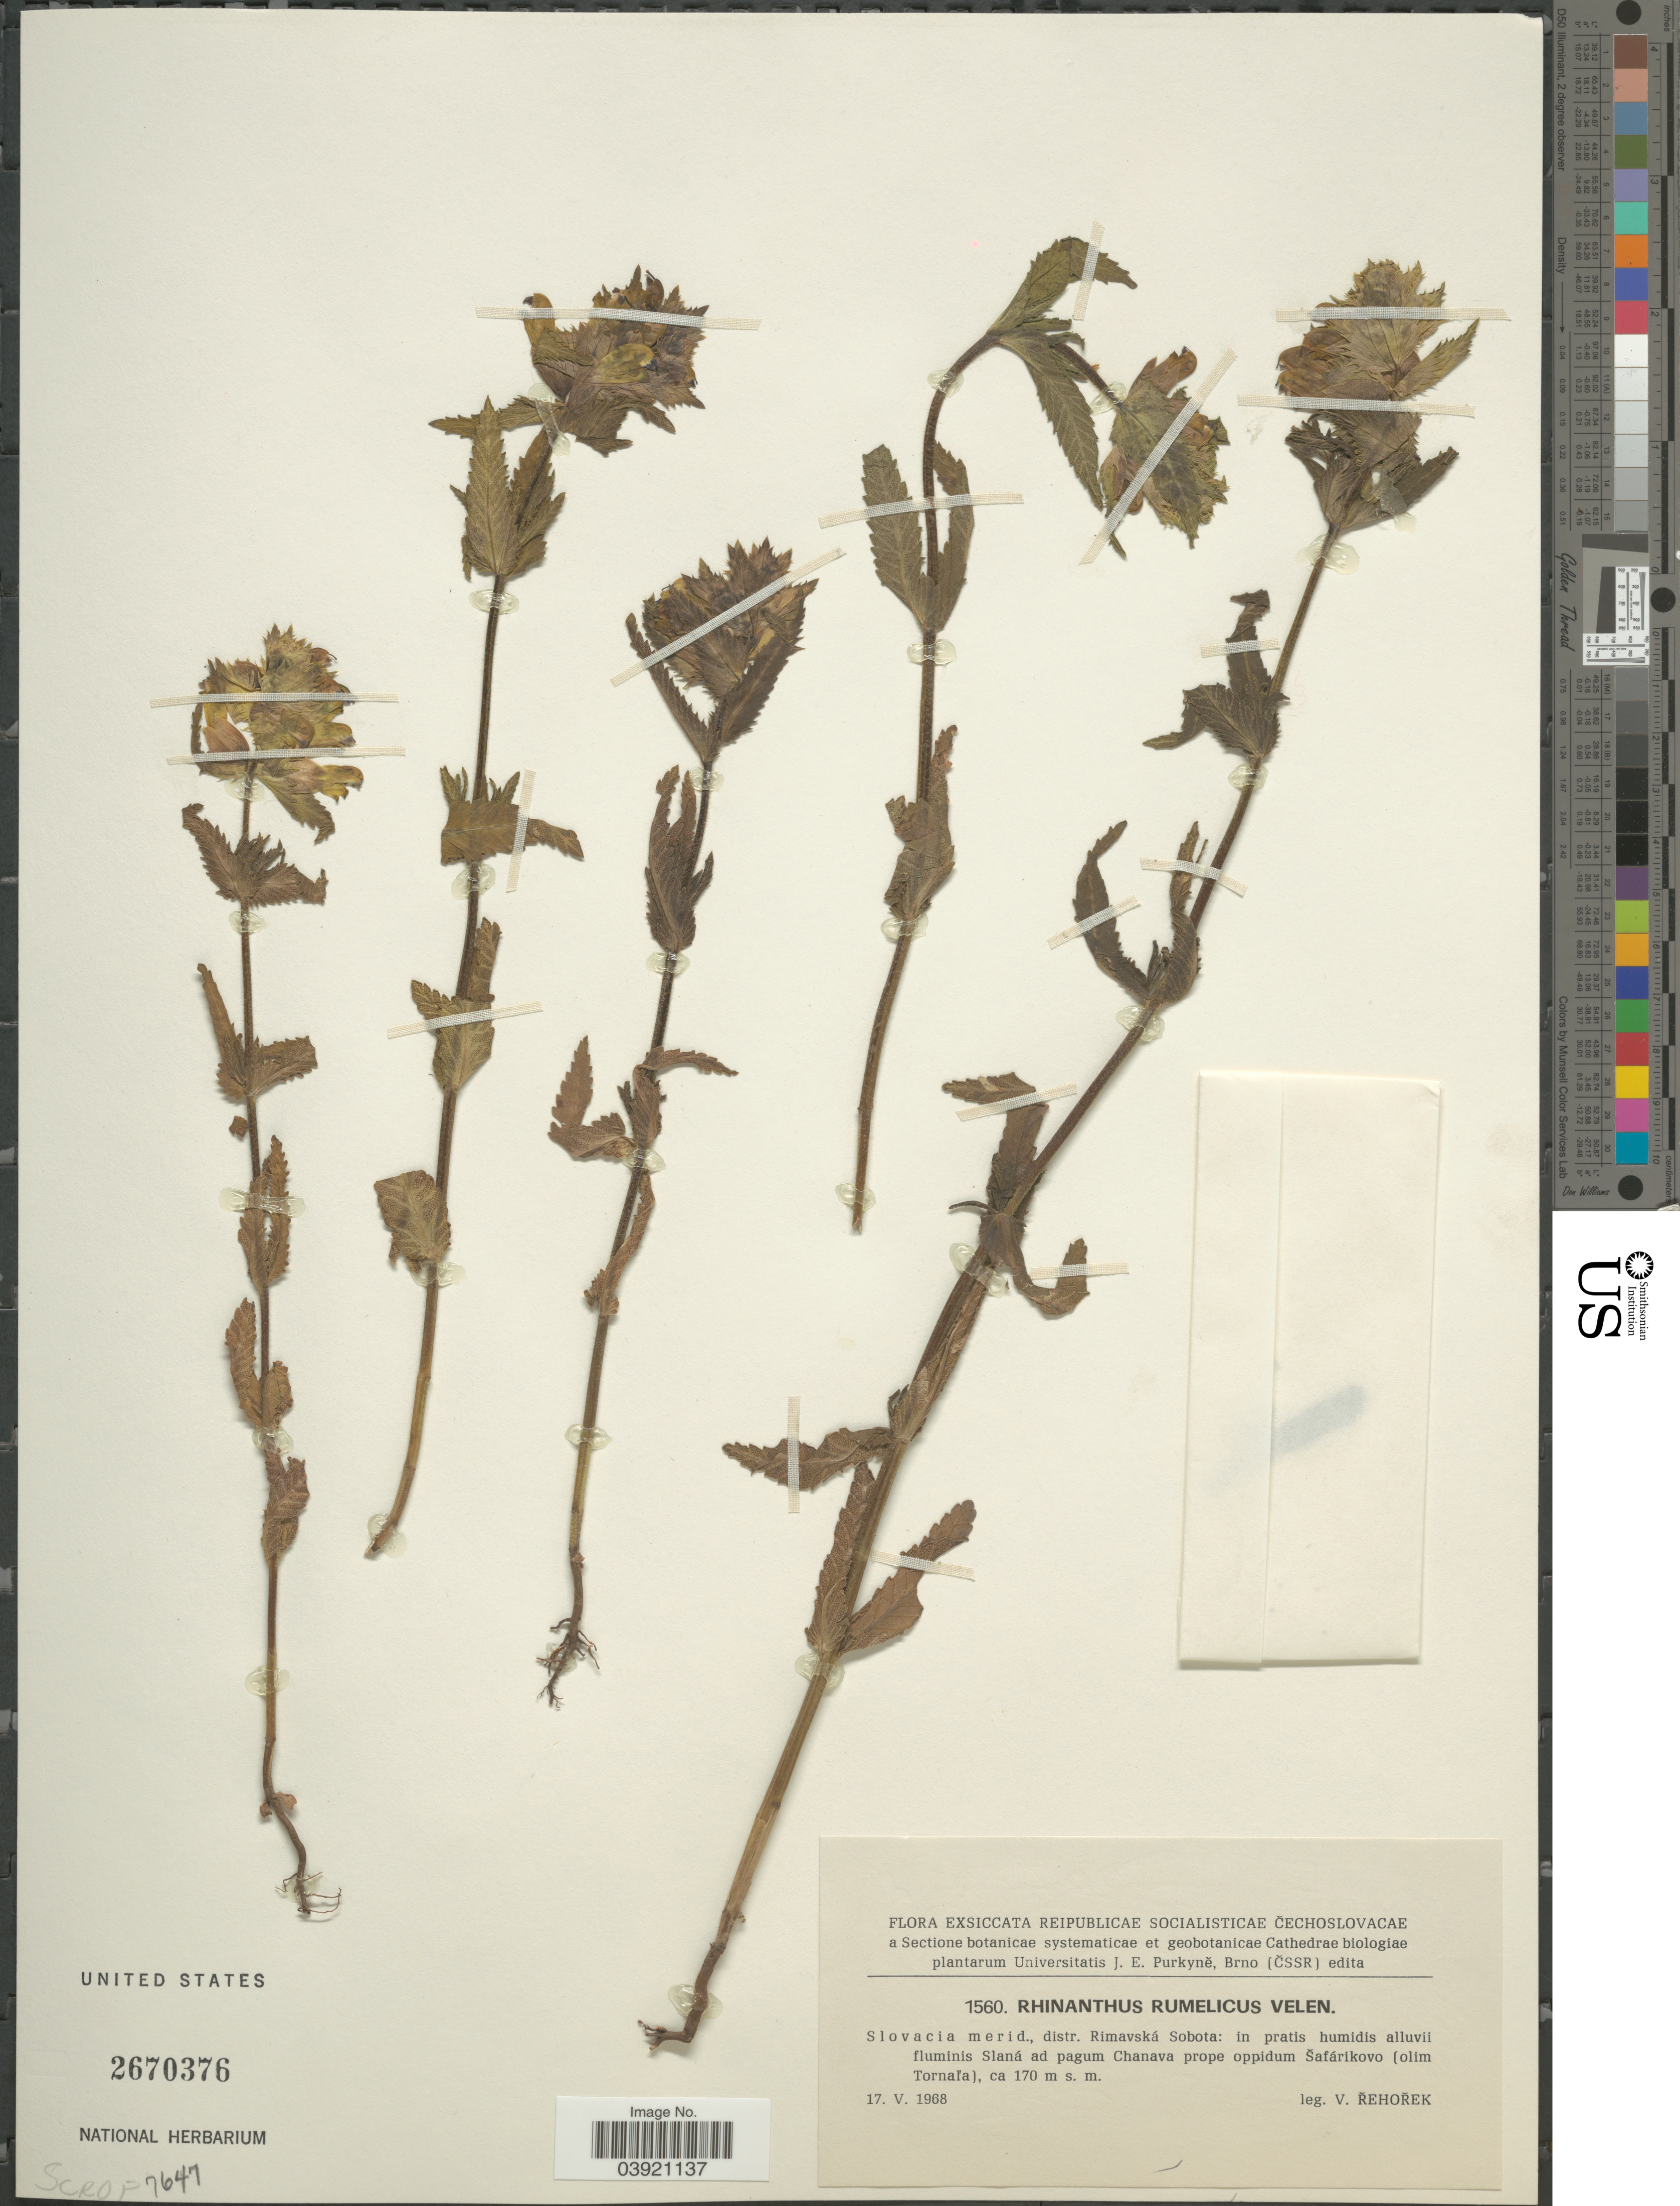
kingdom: Plantae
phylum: Tracheophyta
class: Magnoliopsida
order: Lamiales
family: Orobanchaceae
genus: Rhinanthus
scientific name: Rhinanthus rumelicus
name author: Velen.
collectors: V. Řehořek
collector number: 1560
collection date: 1968-05-17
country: Slovakia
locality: Reipublicae Socialisticae Čechoslovacae. Slovacia merid., distr. Rimavská Sobota: in pratis humidis alluvii fluminis Slaná ad pagum Chanava prope oppidum Šafárikovo [olim Tornaľa].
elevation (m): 170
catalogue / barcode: US 2670376